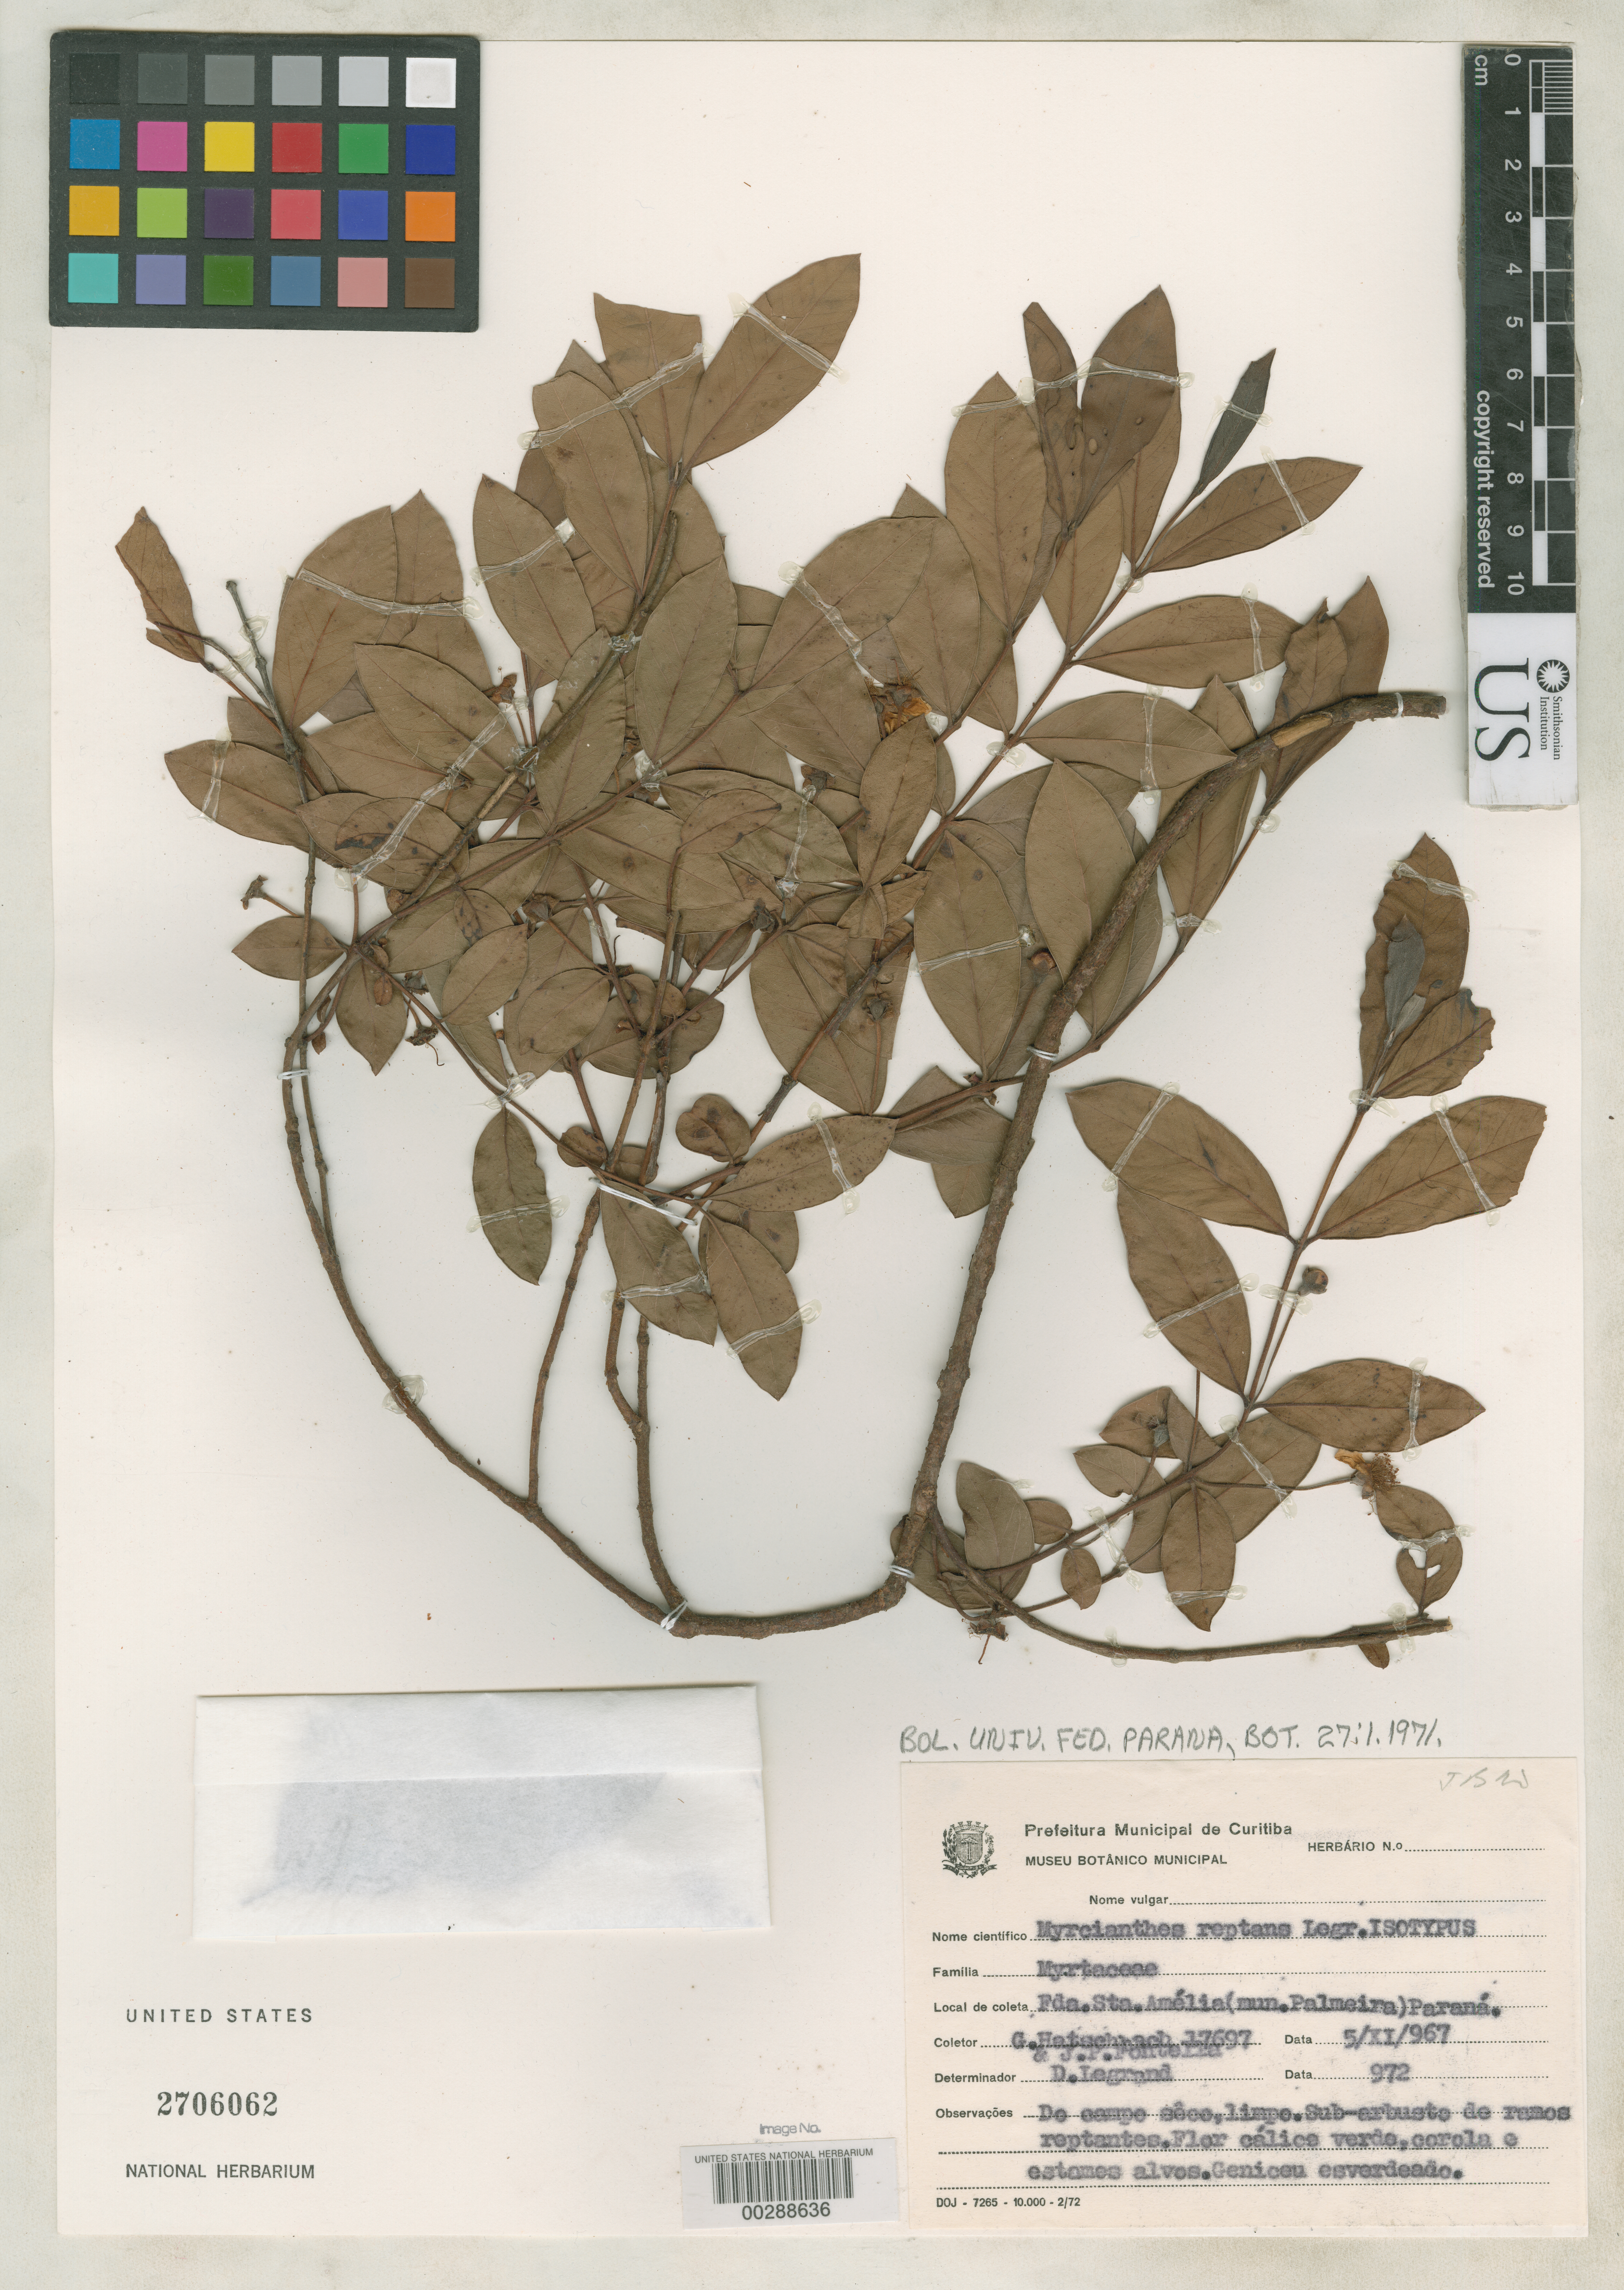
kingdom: Plantae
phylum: Tracheophyta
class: Magnoliopsida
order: Myrtales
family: Myrtaceae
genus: Myrcianthes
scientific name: Myrcianthes reptans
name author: D. Legrand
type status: Isotype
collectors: G. Hatschbach & J. Fontella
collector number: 17697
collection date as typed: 05 Nov 1967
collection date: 1967-11-05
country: Paraguay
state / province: Alto Paraná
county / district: Palmeira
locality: Fazenda Santa Amelia.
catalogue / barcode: US 2706062